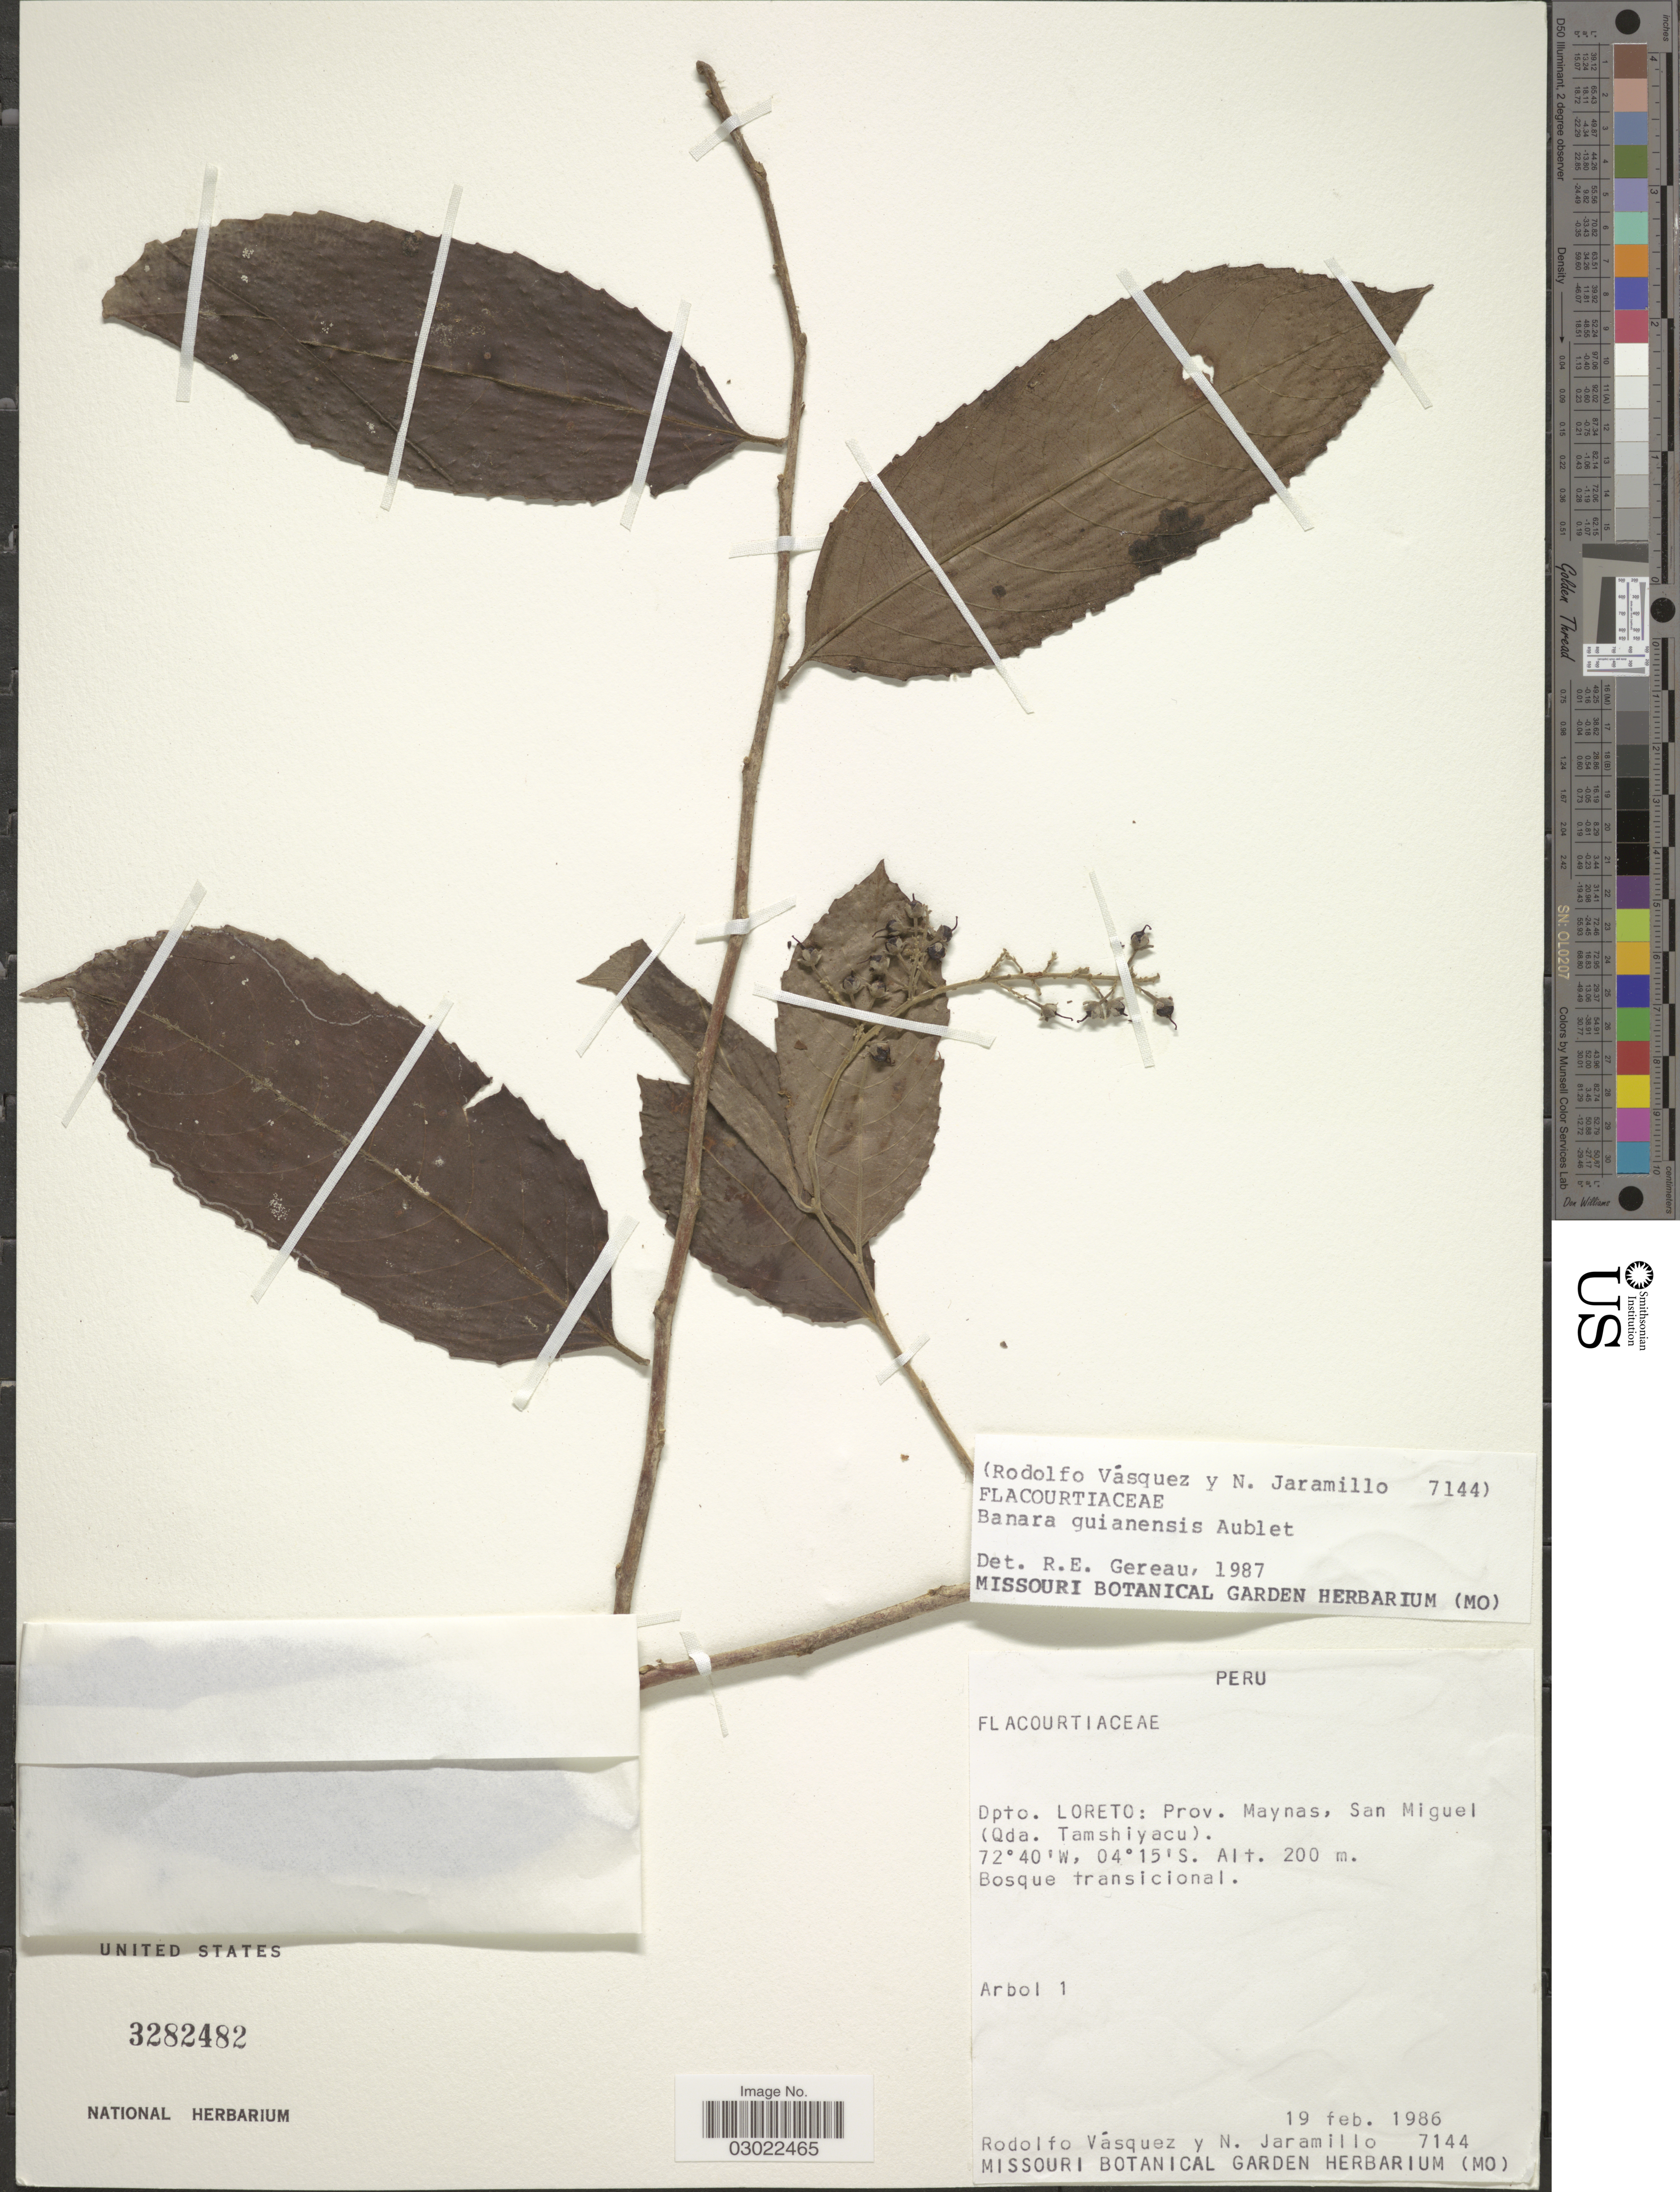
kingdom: Plantae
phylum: Tracheophyta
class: Magnoliopsida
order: Malpighiales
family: Salicaceae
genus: Banara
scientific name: Banara guianensis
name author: Aubl.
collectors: R. Vásquez & N. Jaramillo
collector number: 7144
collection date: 1986-02-19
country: Peru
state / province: Loreto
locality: Dpto. Loreto: Prov. Maynas, San Miguel (Qda. Tamshiyacu).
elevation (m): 200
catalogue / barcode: US 3282482